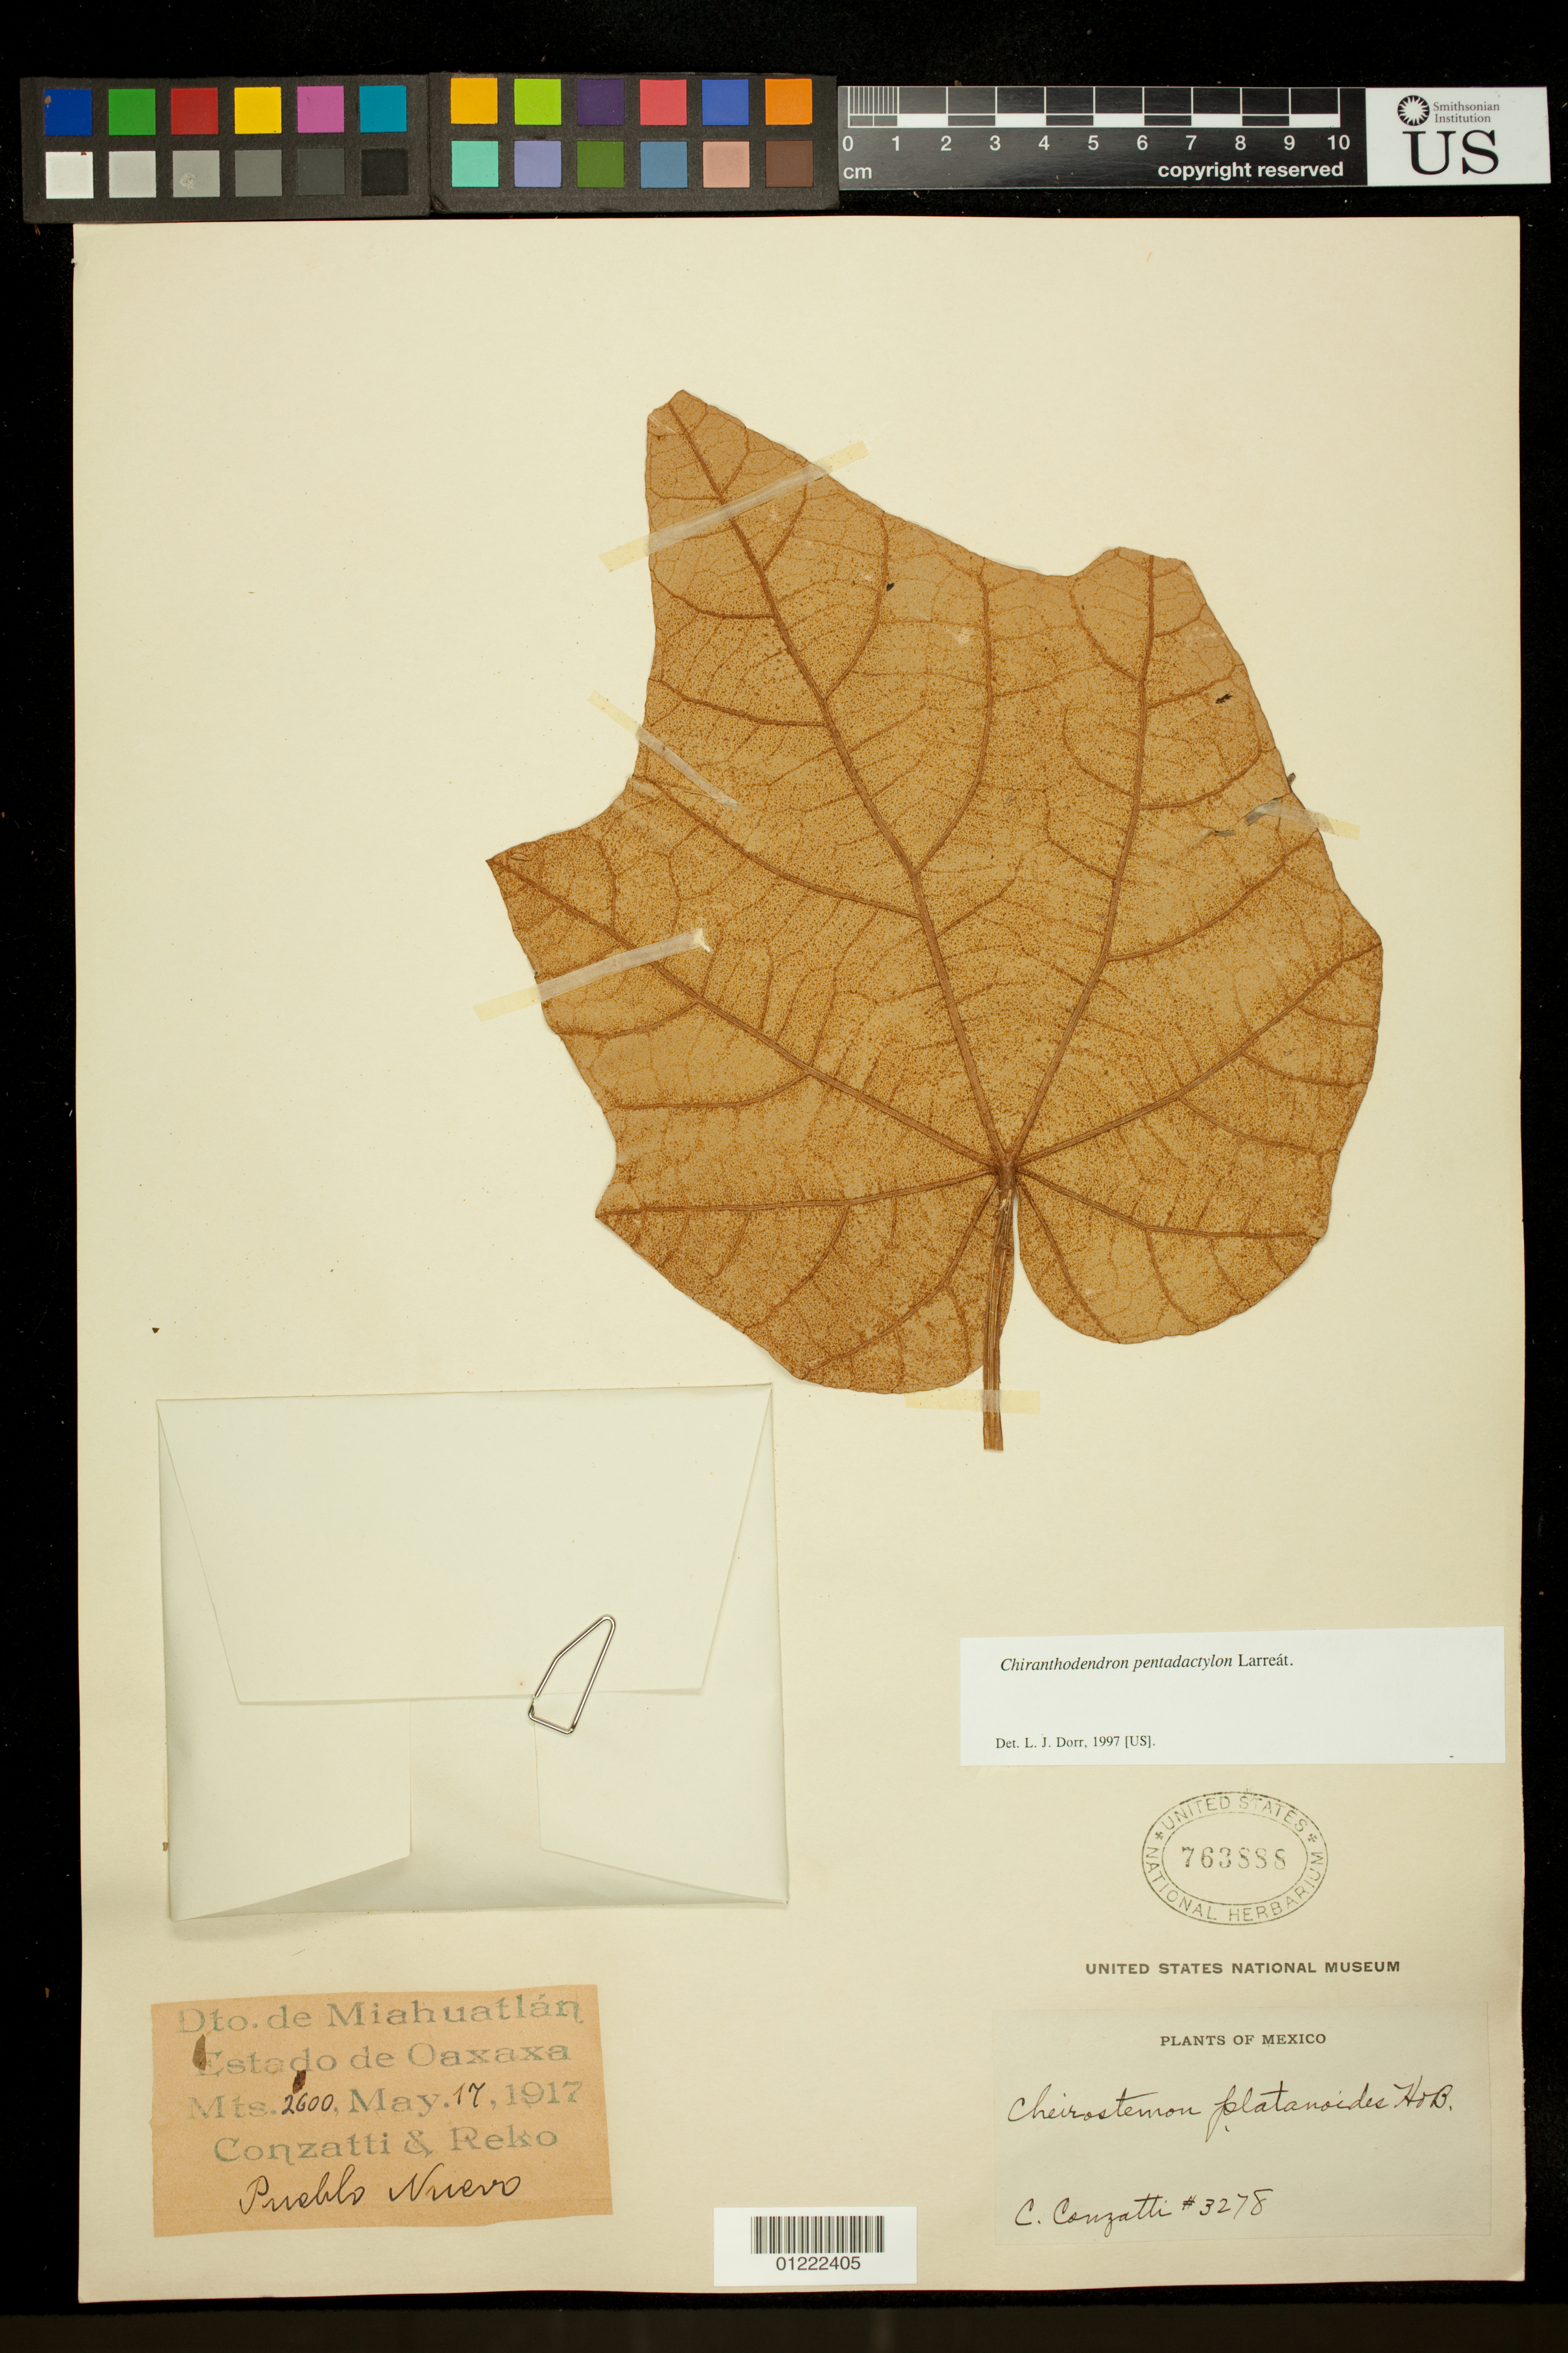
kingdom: Plantae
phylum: Tracheophyta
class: Magnoliopsida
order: Malvales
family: Malvaceae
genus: Chiranthodendron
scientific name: Chiranthodendron pentadactylon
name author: Larreat.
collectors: C. Conzatti & B. P. Reko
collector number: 3278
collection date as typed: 5/17/1917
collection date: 1917-05-17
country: Mexico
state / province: Oaxaca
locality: Dto de Miahuatlán , Estado de Oaxaxa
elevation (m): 2600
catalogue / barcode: US 763888